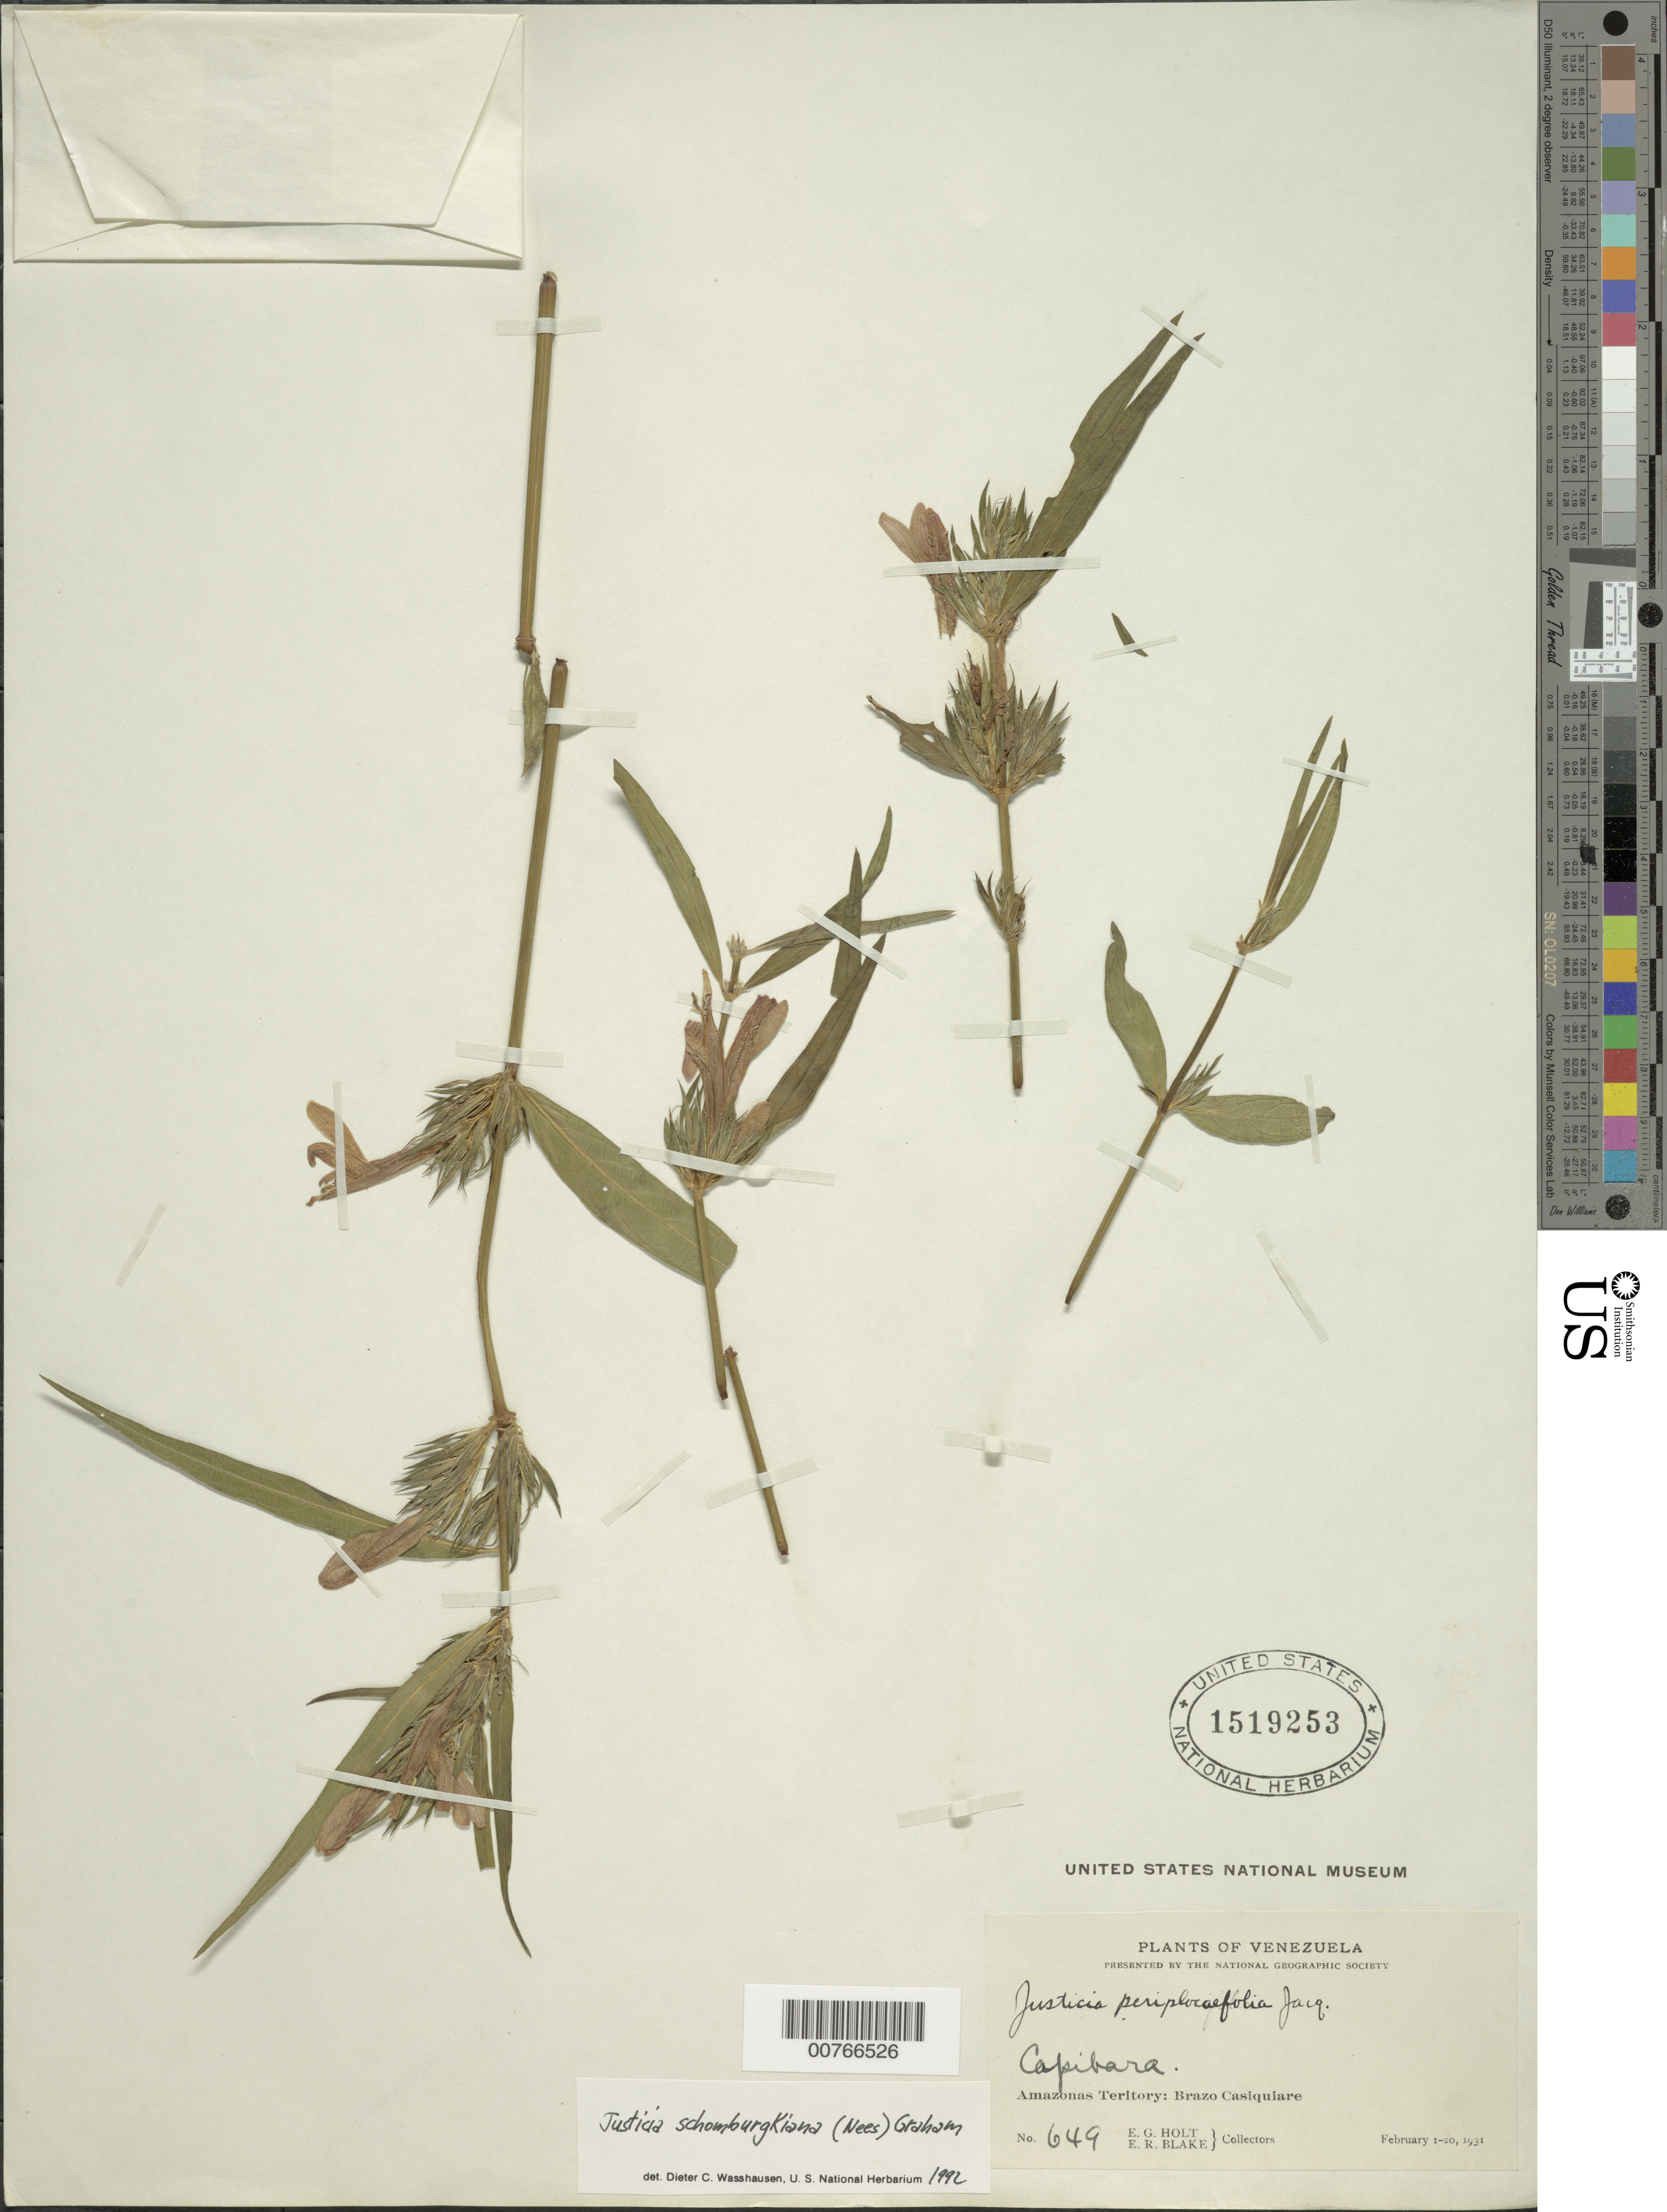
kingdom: Plantae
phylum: Tracheophyta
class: Magnoliopsida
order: Lamiales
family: Acanthaceae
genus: Justicia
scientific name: Justicia schomburgkiana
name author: (Nees) V.A.W. Graham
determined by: Wasshausen, Dieter C., (BOT), Smithsonian Institution - National Museum of Natural History (UNITED STATES)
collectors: E. Holt & E. R. Blake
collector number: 649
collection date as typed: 1-Feb-31 to 20-Feb-31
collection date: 1931-02-01/1931-02-20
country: Venezuela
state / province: Amazonas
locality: Brazo Casiquiare, Capibara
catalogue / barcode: US 1519253